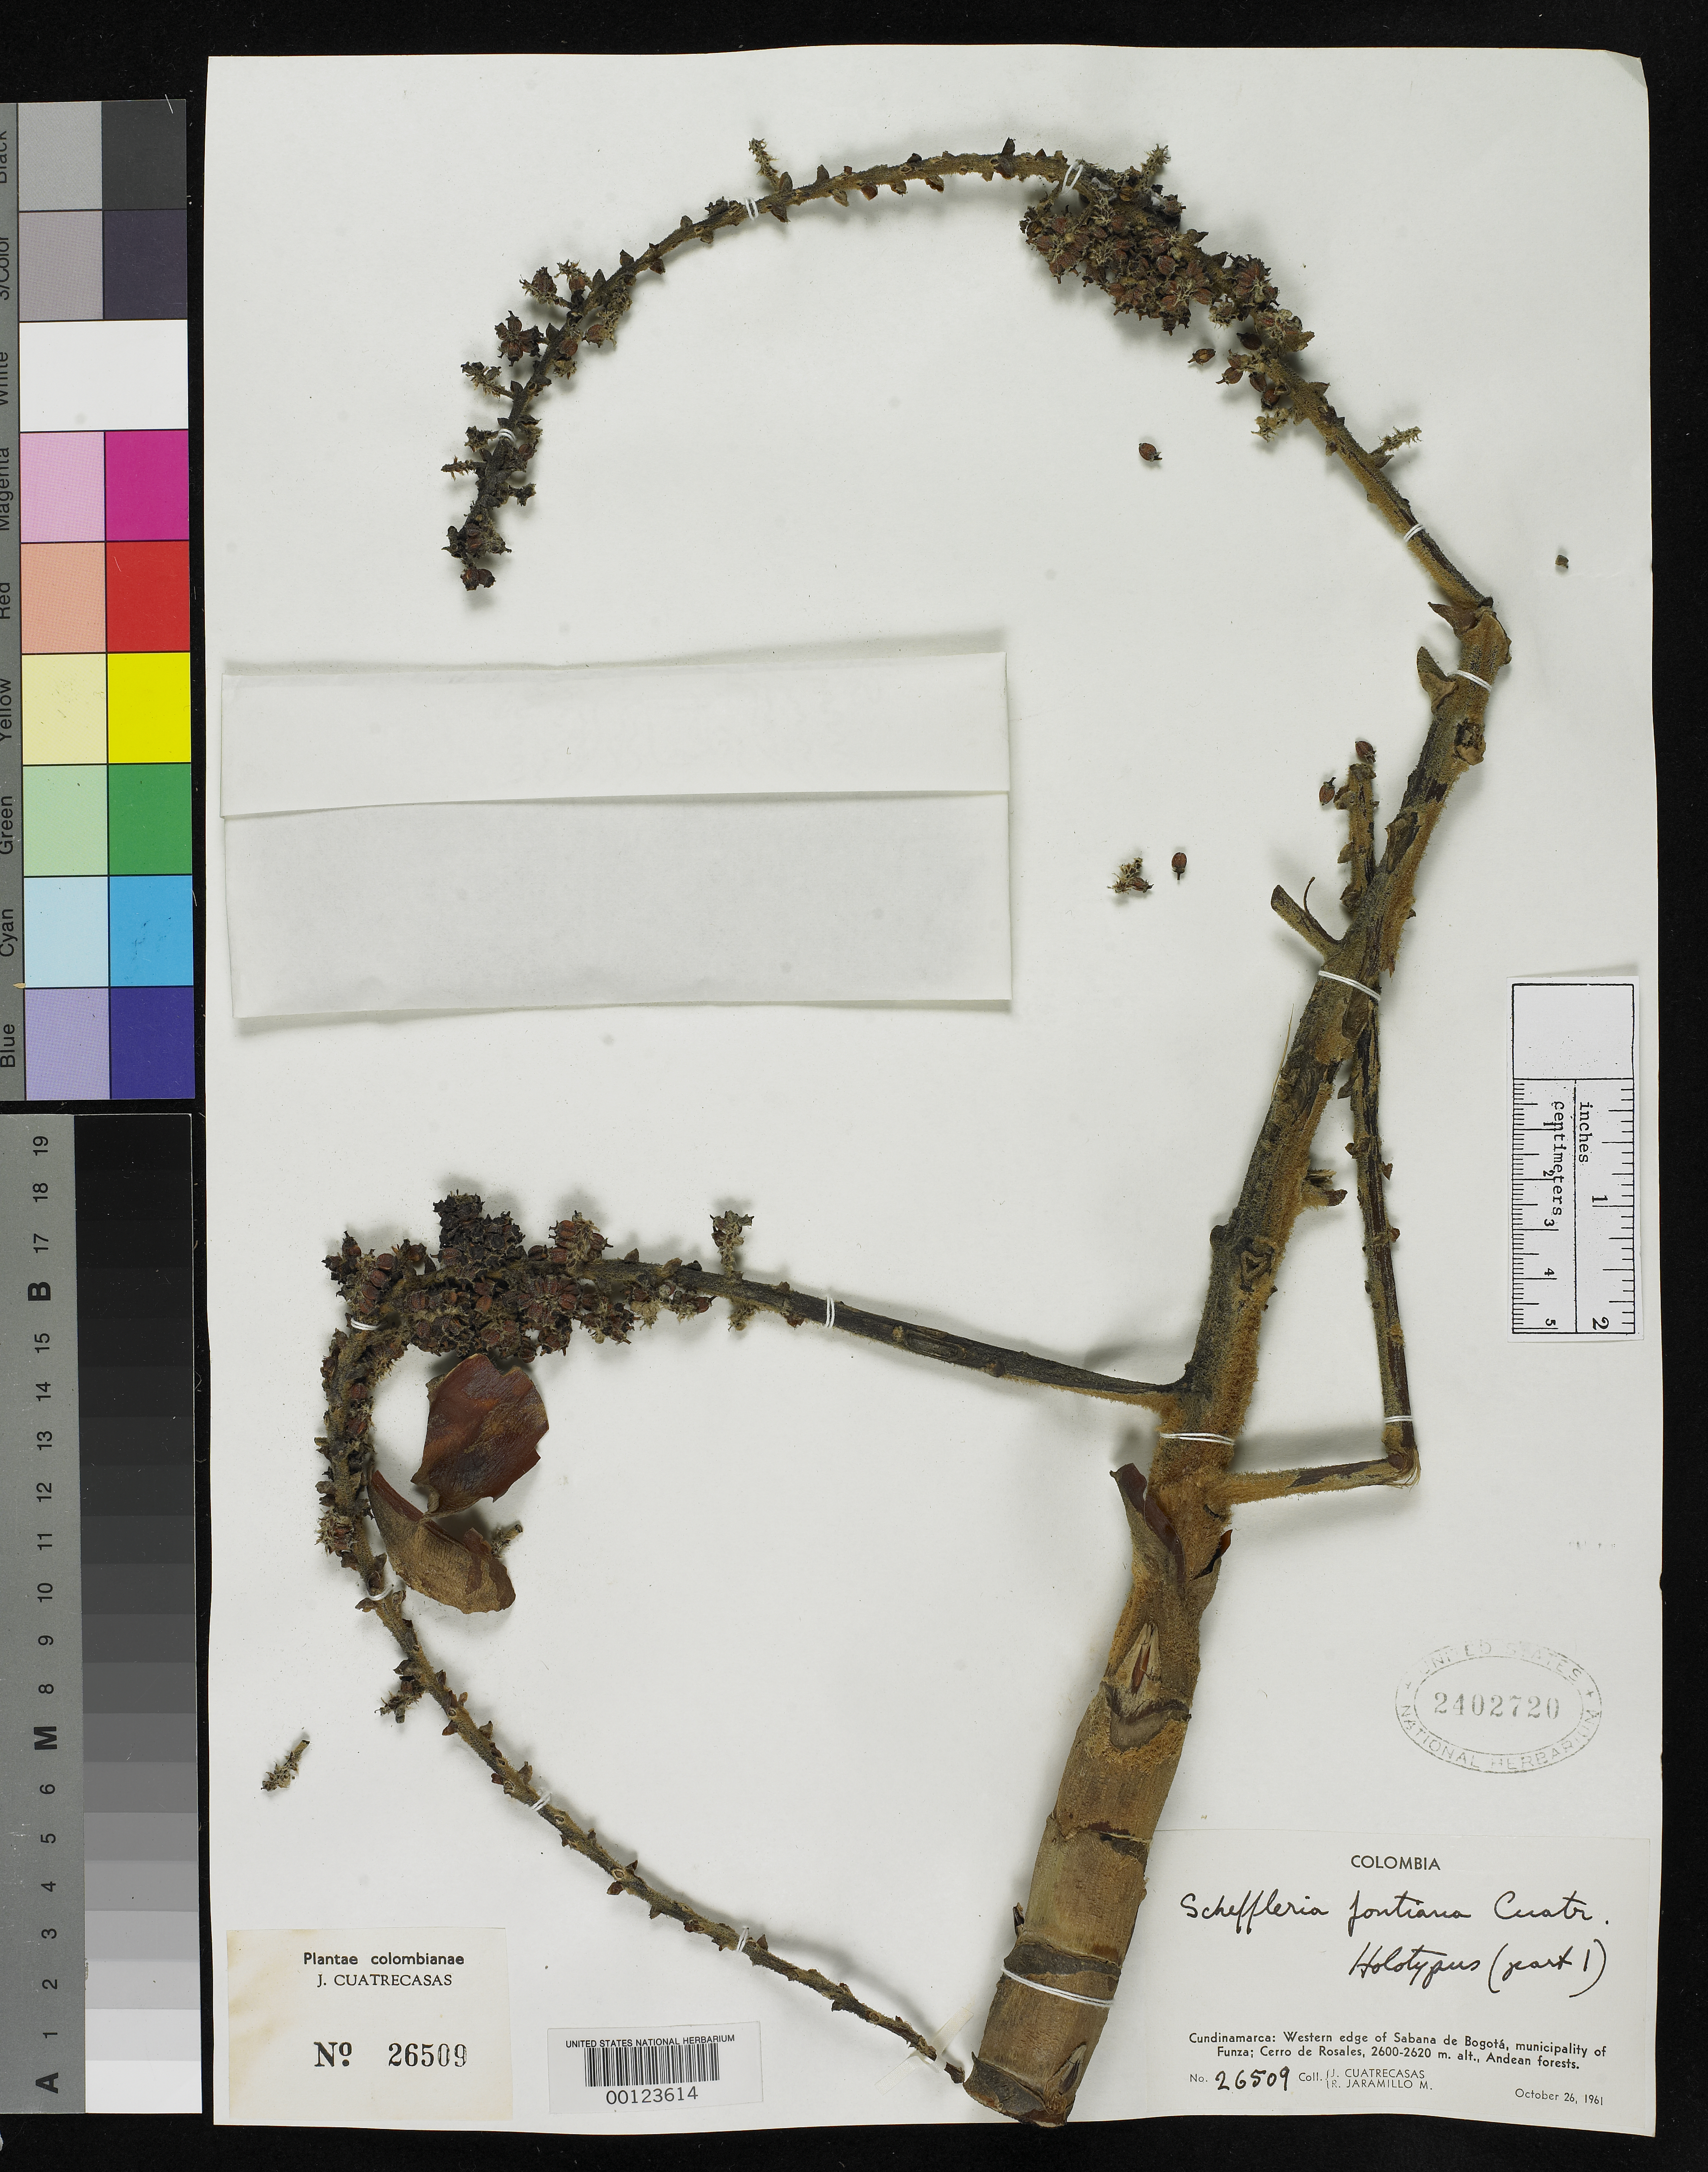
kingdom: Plantae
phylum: Tracheophyta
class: Magnoliopsida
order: Apiales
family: Araliaceae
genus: Schefflera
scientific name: Schefflera fontiana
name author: Cuatrec.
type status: Holotype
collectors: J. Cuatrecasas & R. Jaramillo M.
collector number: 26509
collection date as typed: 26 Oct 1961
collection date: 1961-10-26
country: Colombia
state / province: Cundinamarca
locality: Cerro de Rosales.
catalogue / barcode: US 2402720